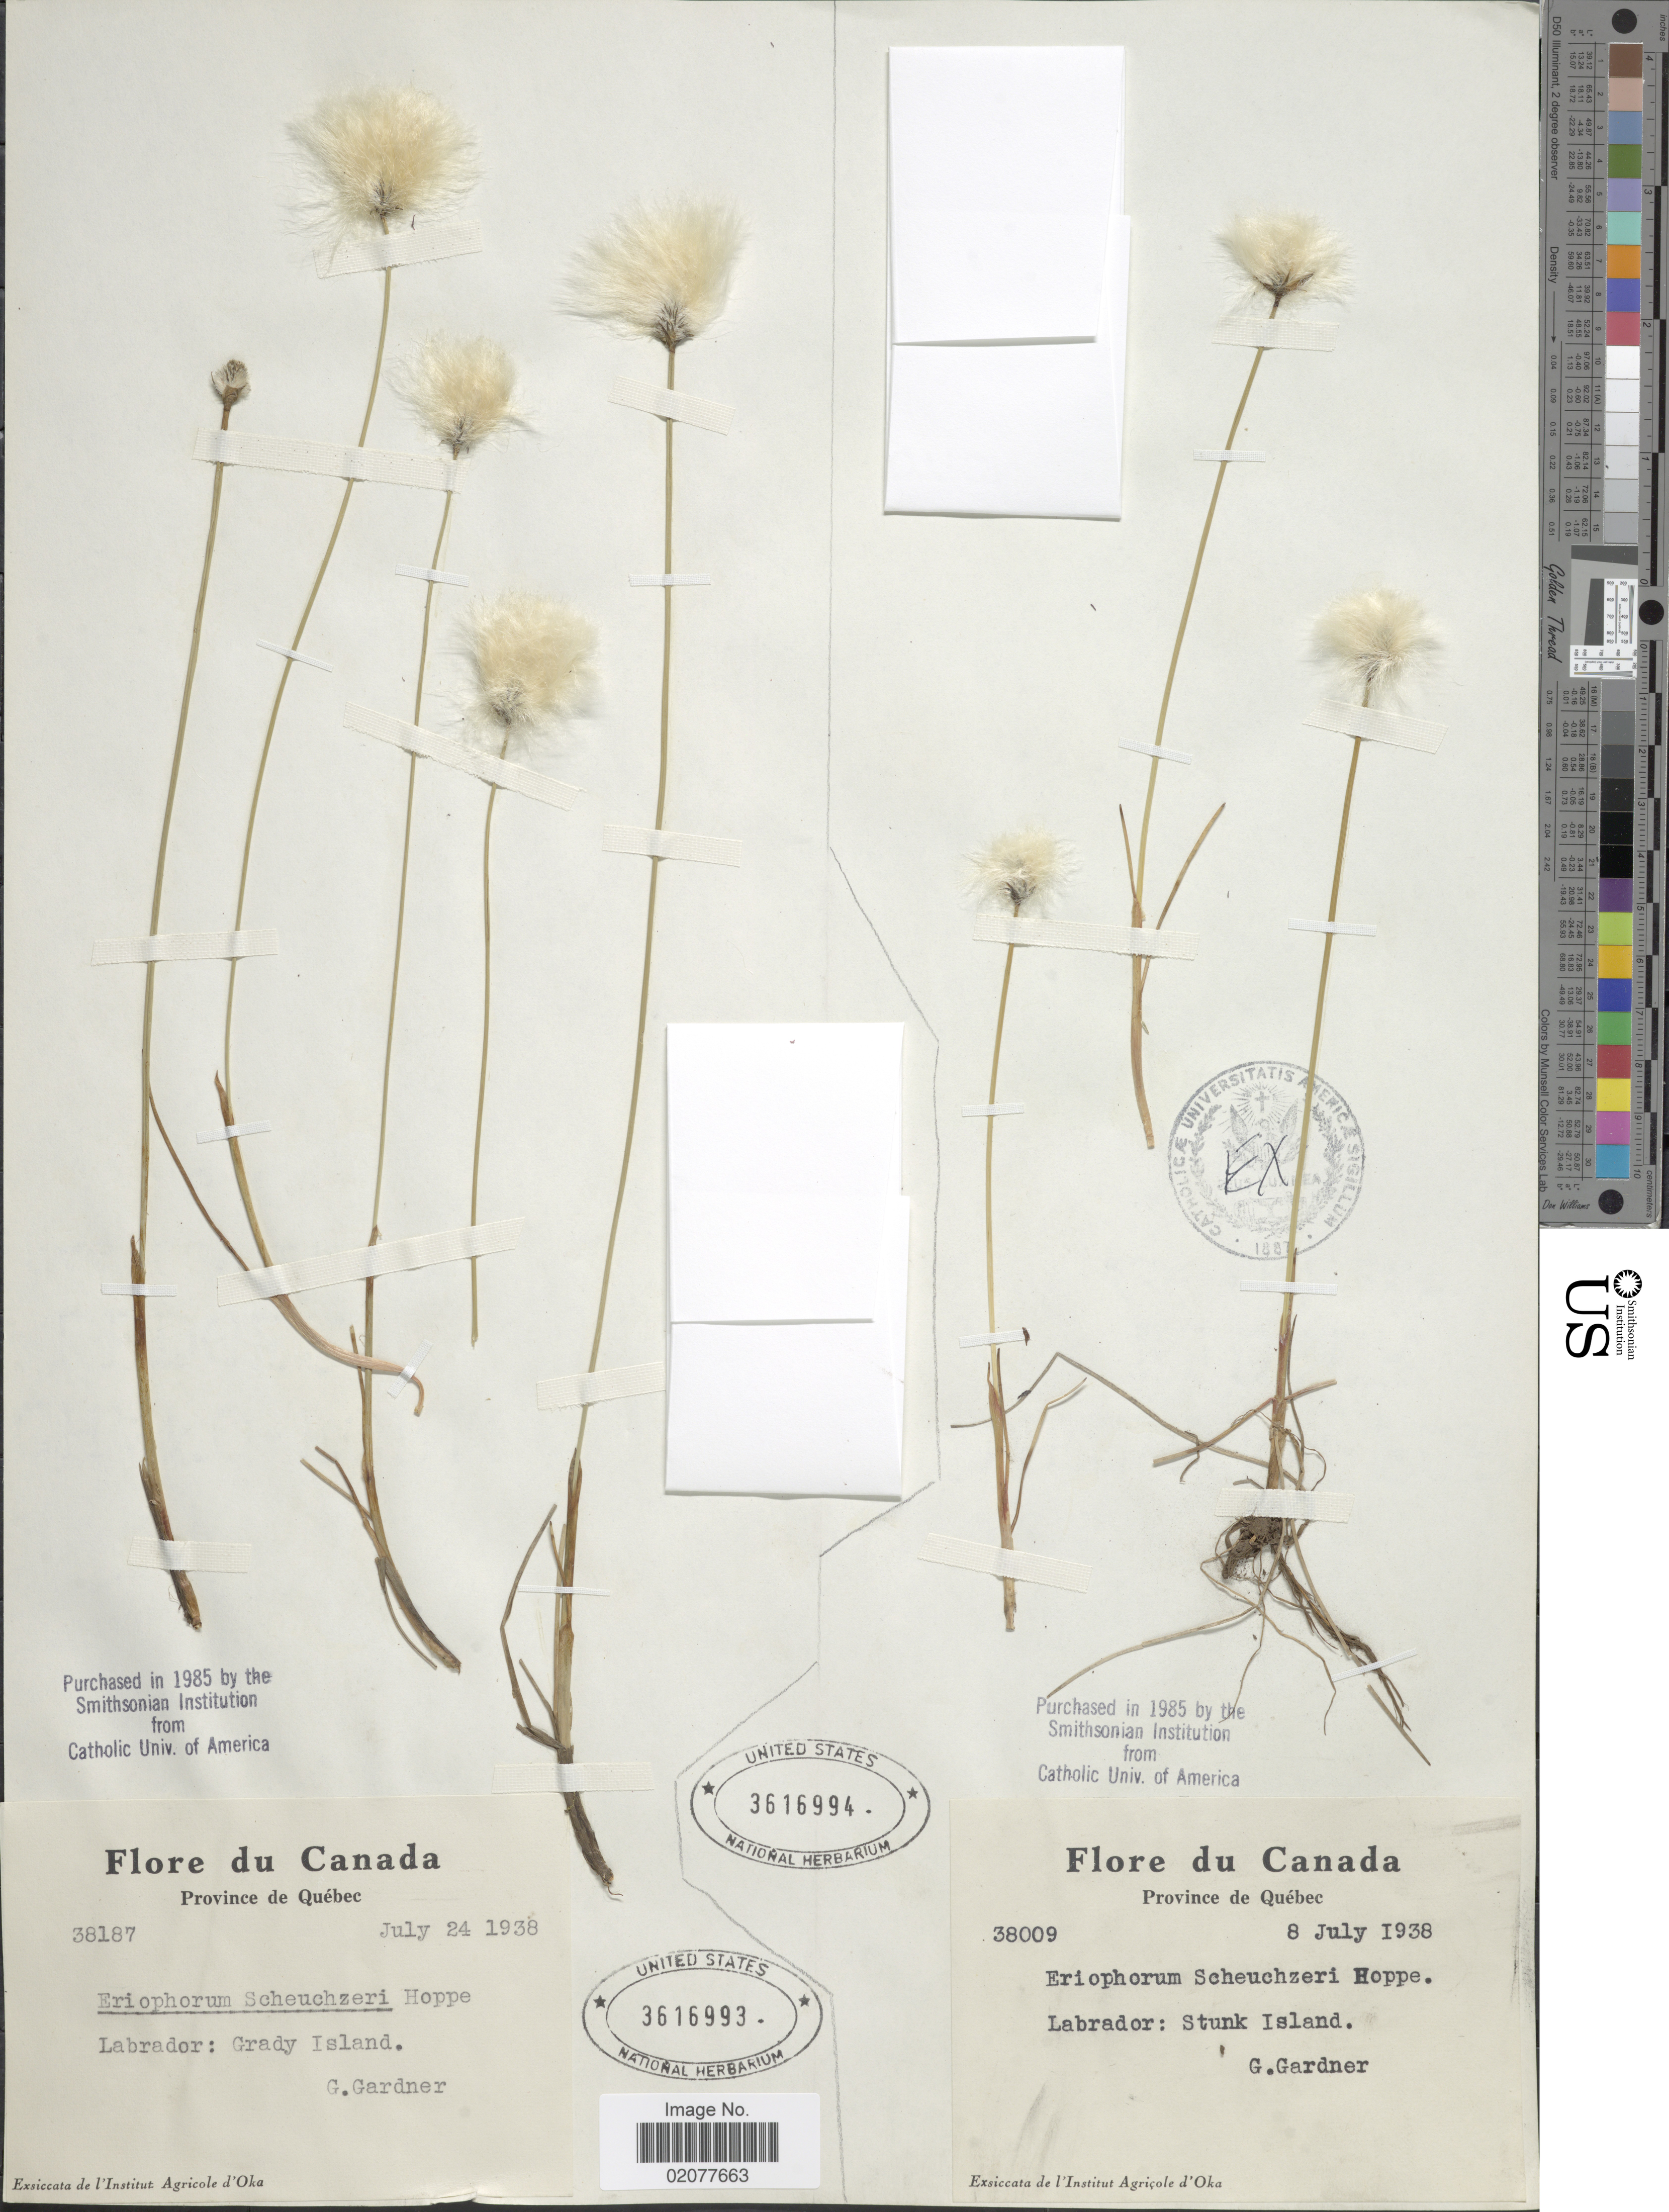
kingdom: Plantae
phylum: Tracheophyta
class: Liliopsida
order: Poales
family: Cyperaceae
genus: Eriophorum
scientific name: Eriophorum scheuchzeri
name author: Hoppe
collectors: G. Gardner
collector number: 38009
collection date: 1938-07-08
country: Canada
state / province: Newfoundland and Labrador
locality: Province de Quebec, labrador. Stunk Island.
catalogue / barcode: US 3616994-2